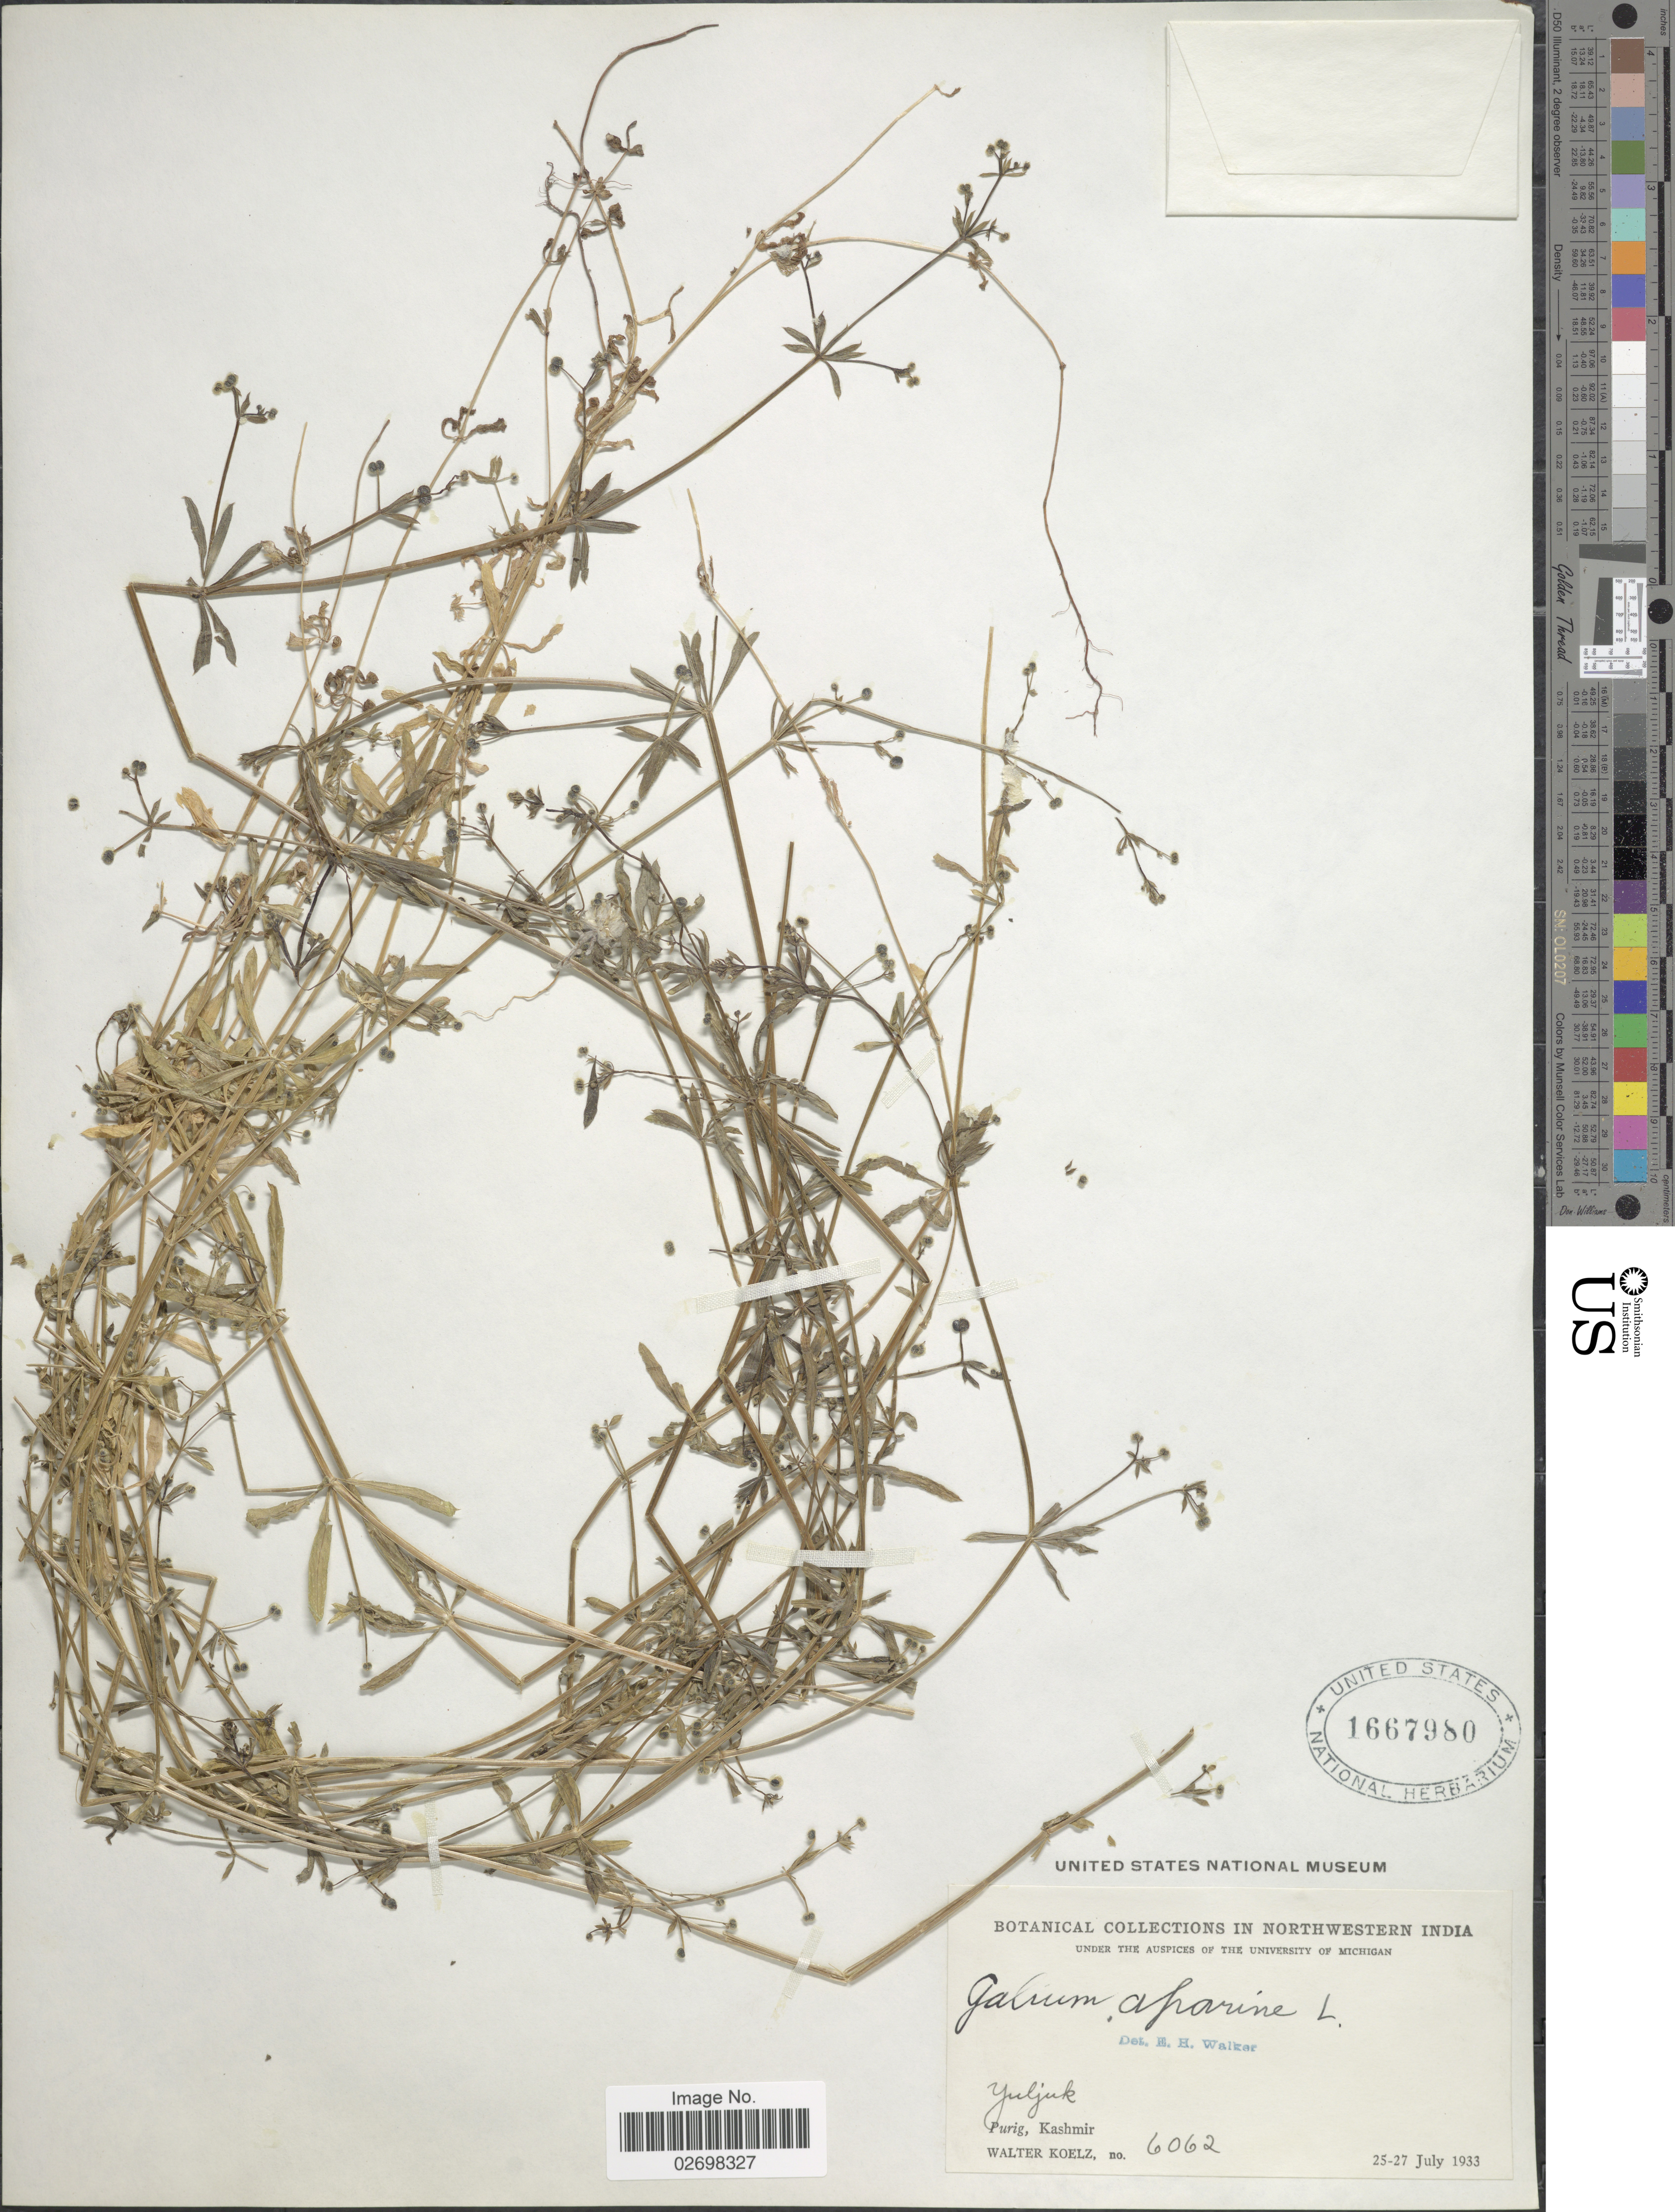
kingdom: Plantae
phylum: Tracheophyta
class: Magnoliopsida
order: Gentianales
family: Rubiaceae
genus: Galium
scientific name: Galium aparine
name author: L.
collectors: W. N. Koelz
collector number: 6062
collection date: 1933-07-25/1933-07-27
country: India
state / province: Jammu and Kashmir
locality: Northwestern India, Yuljuk, Purig, Kashmir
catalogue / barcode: US 1667980